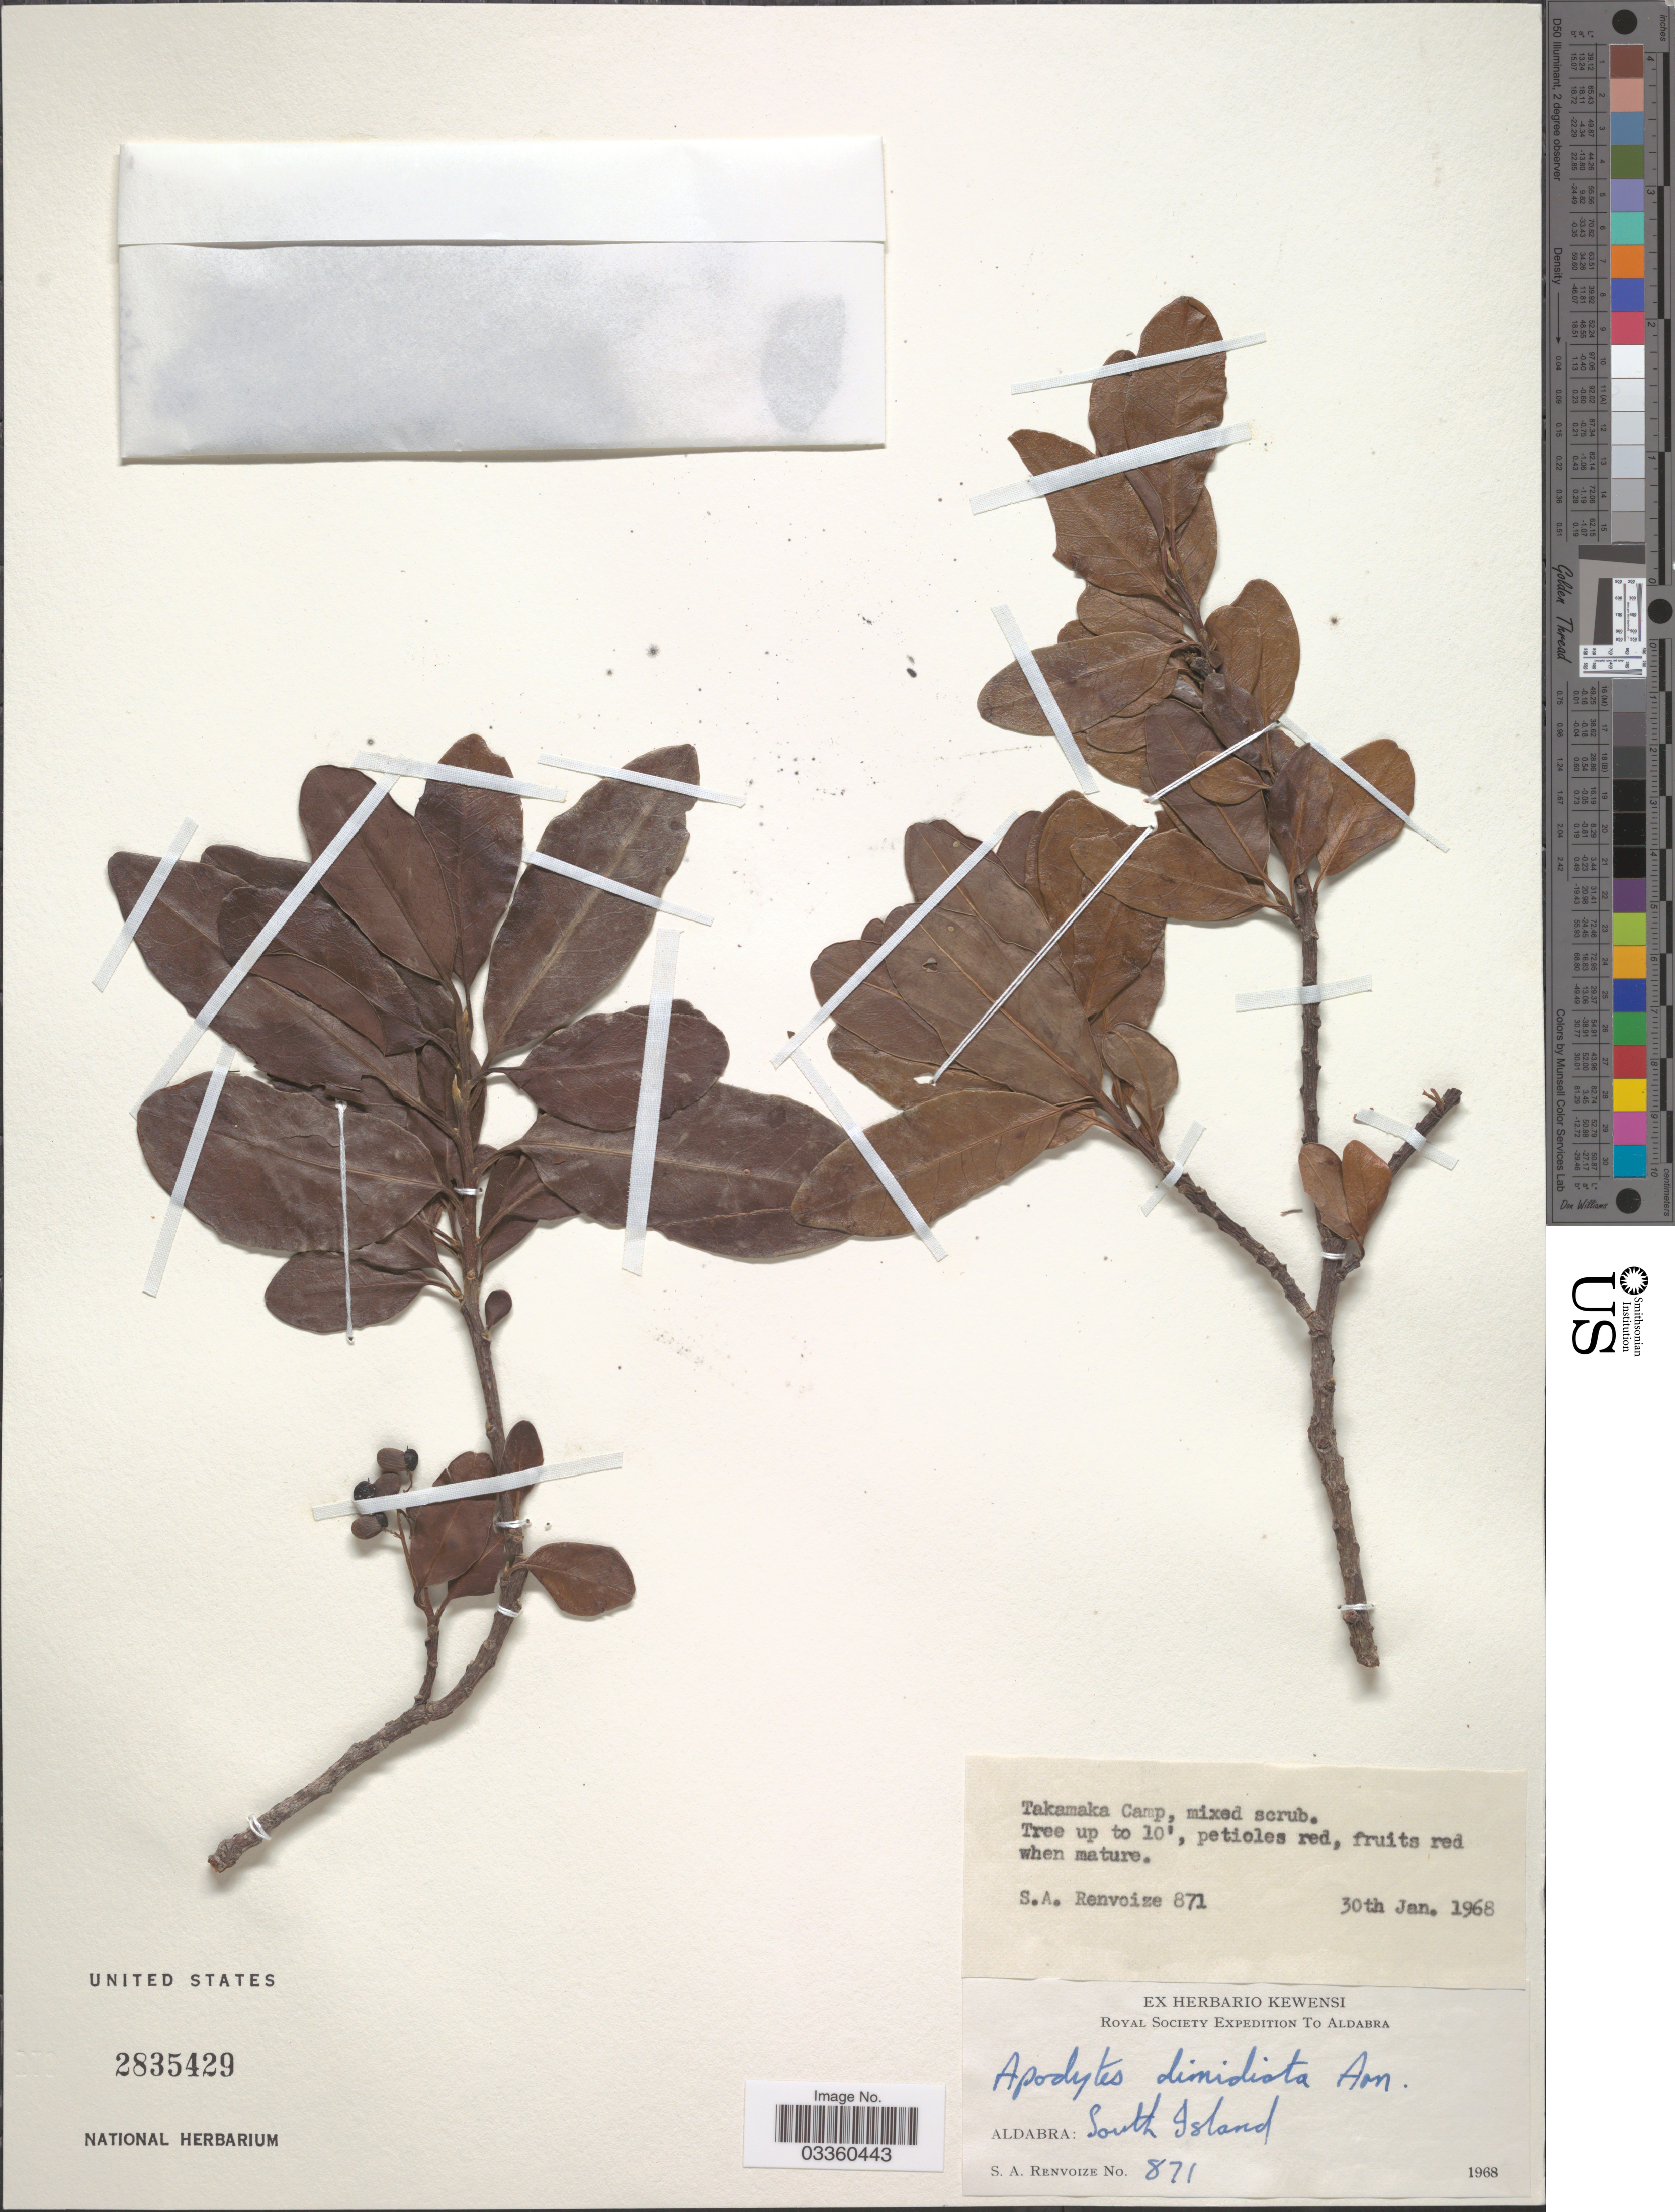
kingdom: Plantae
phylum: Tracheophyta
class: Magnoliopsida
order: Metteniusales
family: Metteniusaceae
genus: Apodytes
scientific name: Apodytes dimidiata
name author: E. Mey. ex Arn.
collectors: S. A. Renvoize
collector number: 871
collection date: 1968-01-30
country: Seychelles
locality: Takamaka Camp, mixed scrub. Aldabra: South Island.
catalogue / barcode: US 2835429